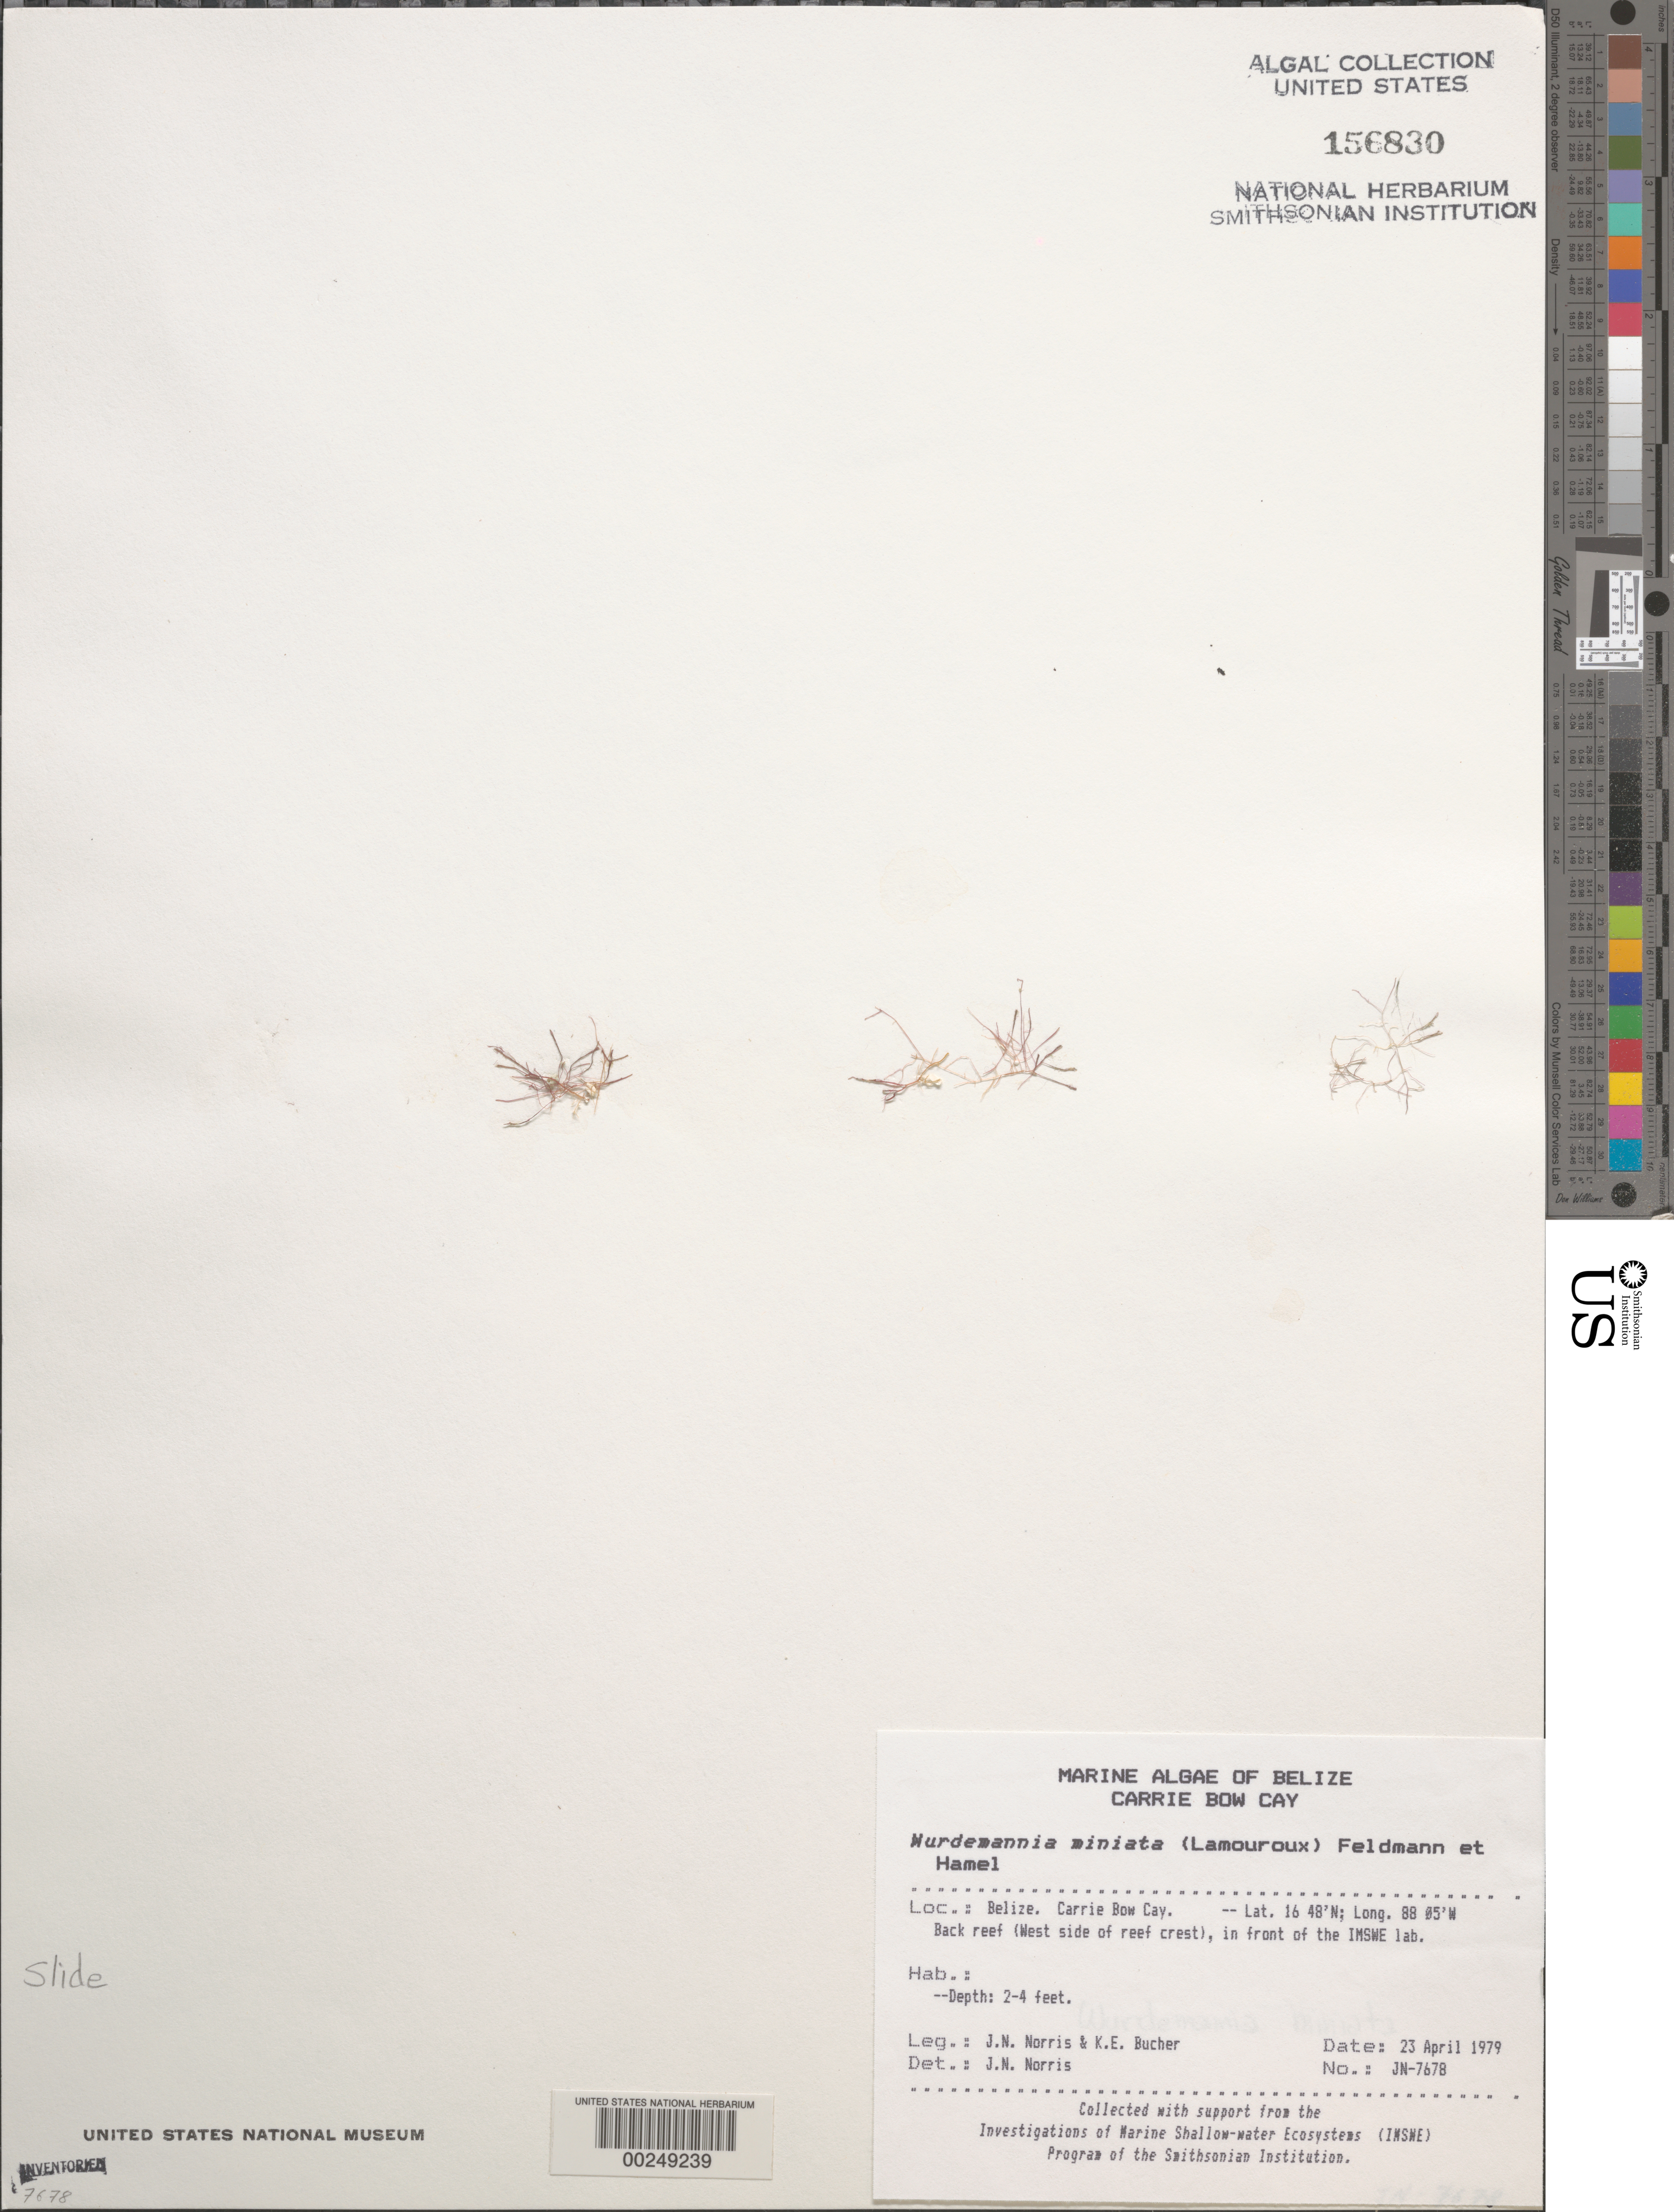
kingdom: Plantae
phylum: Rhodophyta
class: Florideophyceae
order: Gigartinales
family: Solieriaceae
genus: Wurdemannia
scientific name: Wurdemannia miniata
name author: (Spreng.) Feldmann & G. Hamel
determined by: Norris, James N.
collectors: J. N. Norris & K. E. Bucher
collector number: JN-7678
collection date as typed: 23 Apr 1979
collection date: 1979-04-23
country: Belize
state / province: Stann Creek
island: Carrie Bow Cay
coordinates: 16 48'N, 88 05'W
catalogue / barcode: US 156830